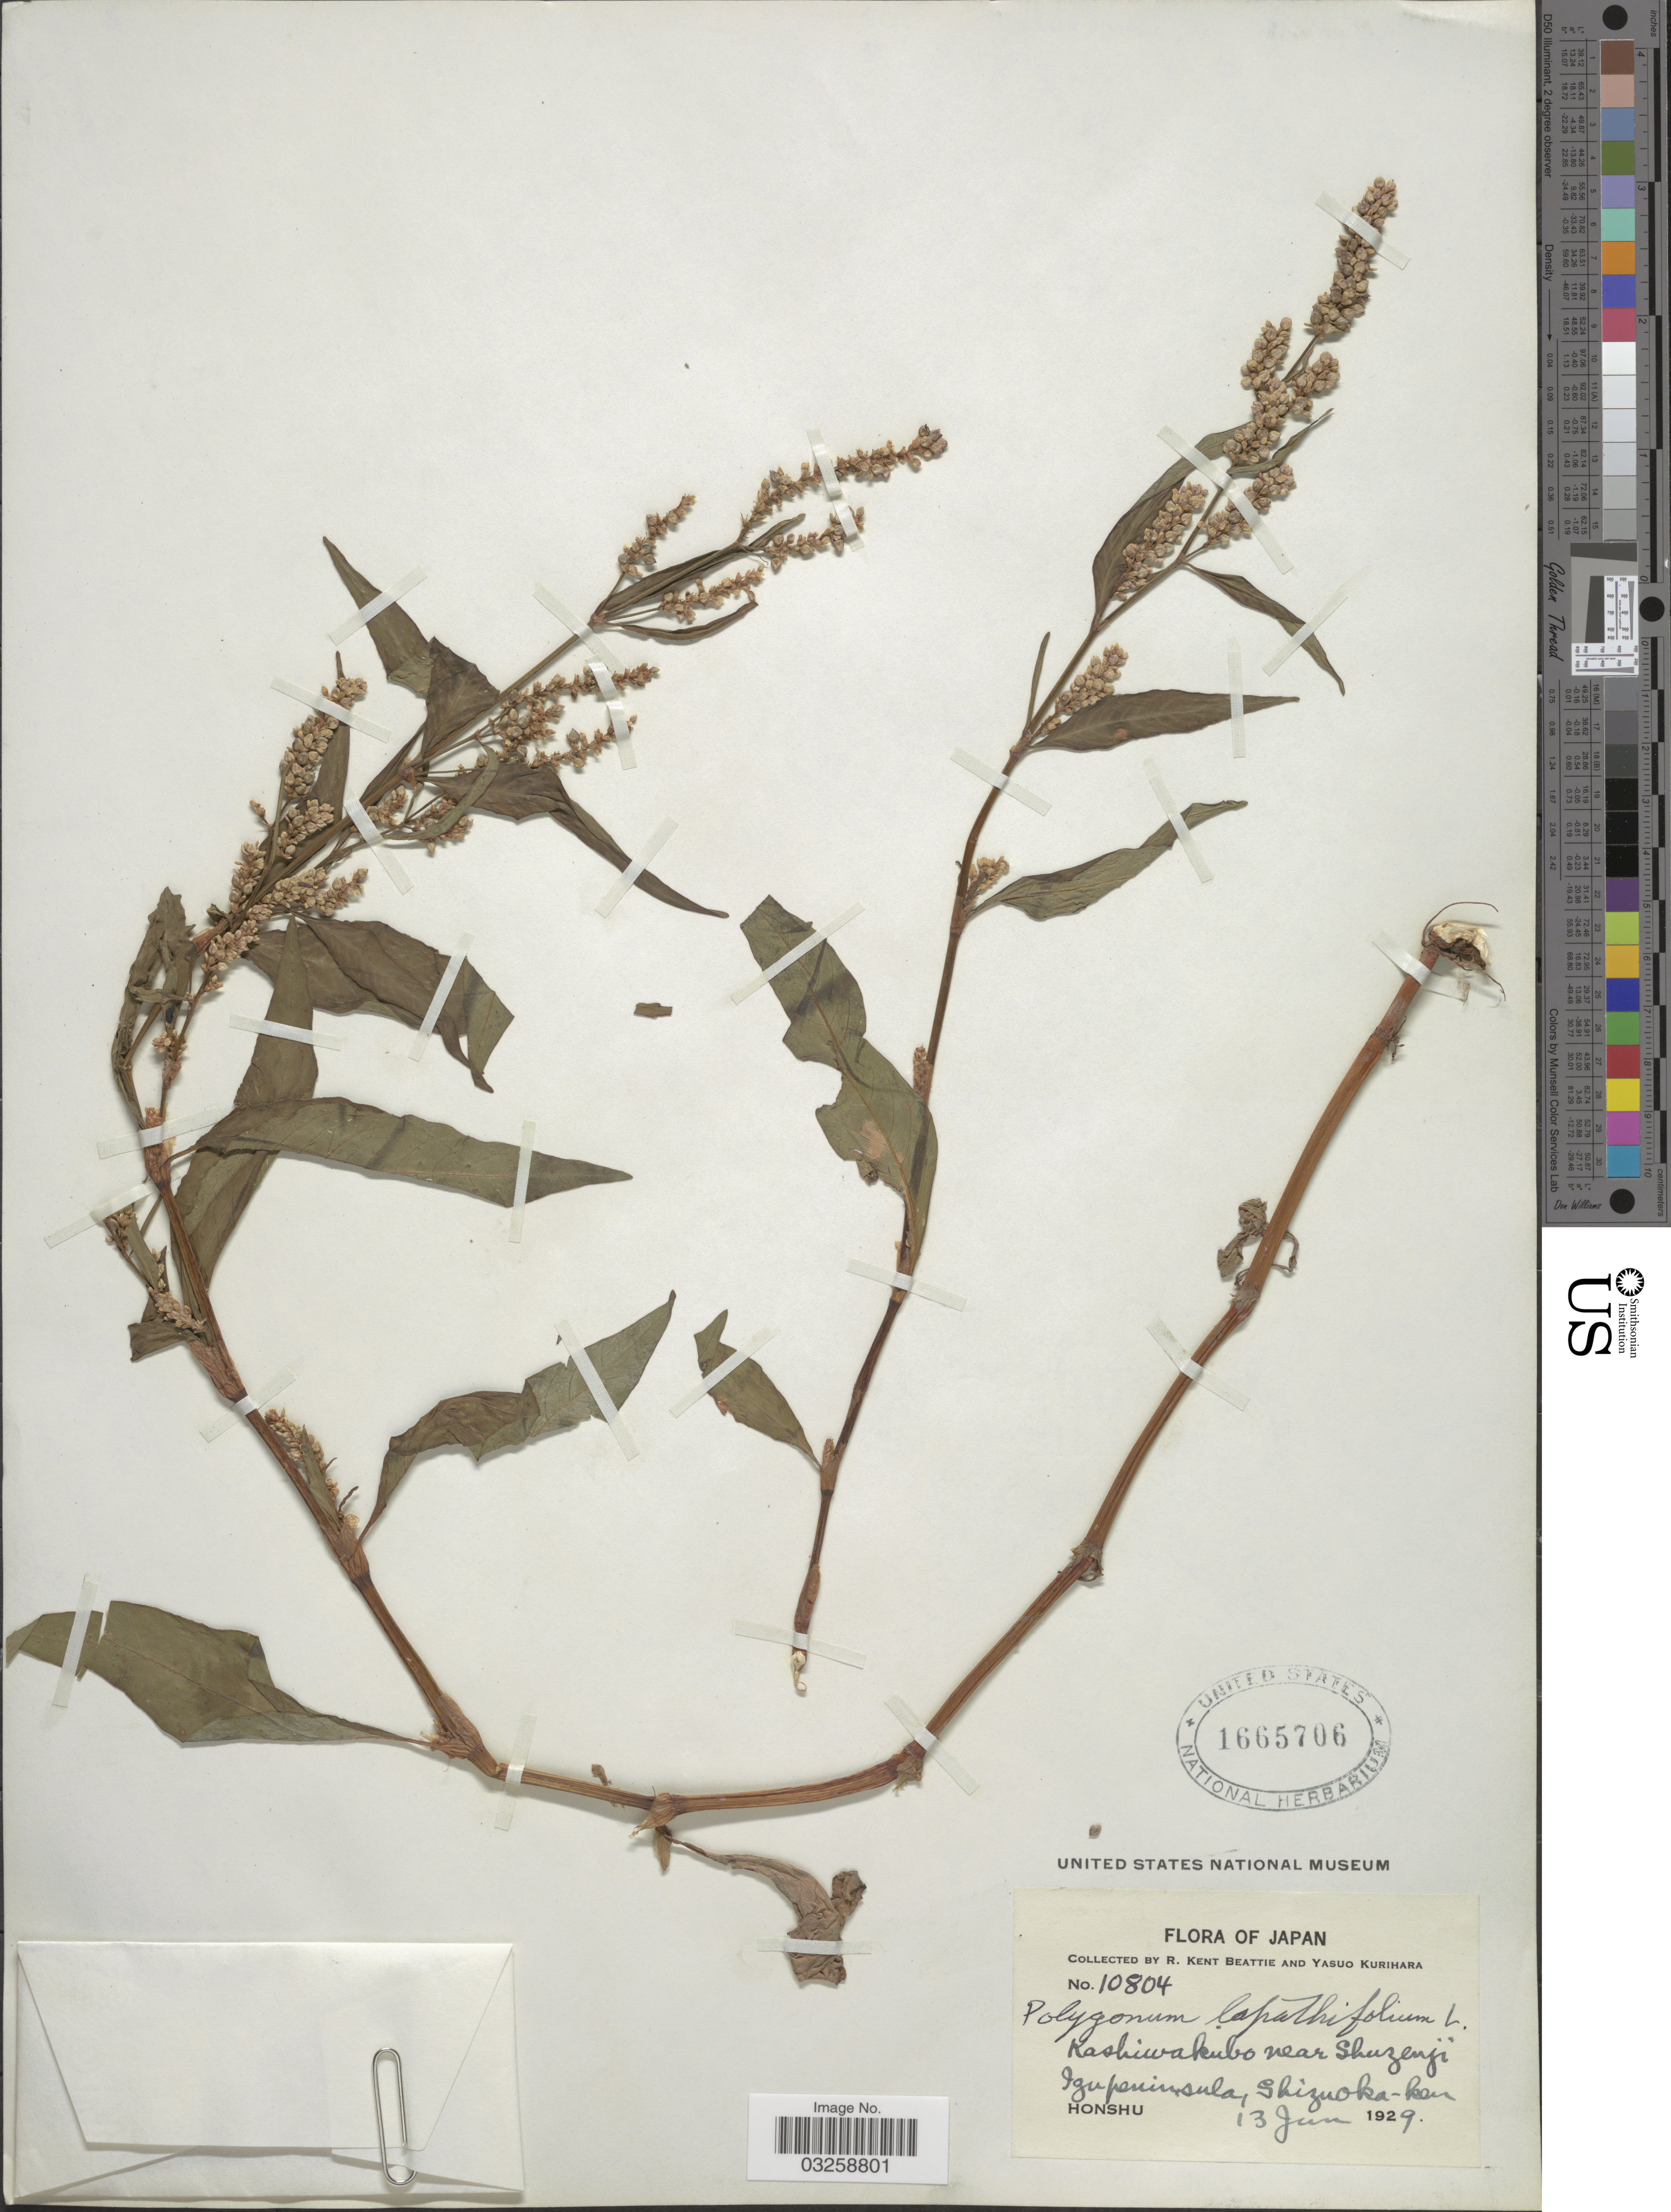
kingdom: Plantae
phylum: Tracheophyta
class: Magnoliopsida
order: Caryophyllales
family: Polygonaceae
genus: Polygonum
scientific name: Polygonum lapathifolium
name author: L.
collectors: R. K. Beattie & Y. Kurihara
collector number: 10804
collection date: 1929-06-13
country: Japan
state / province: Sizuoka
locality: Kashiwakubo near Shuzenji, Igu peninsula, Shizuoka-ken. Honshu.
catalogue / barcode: US 1665706